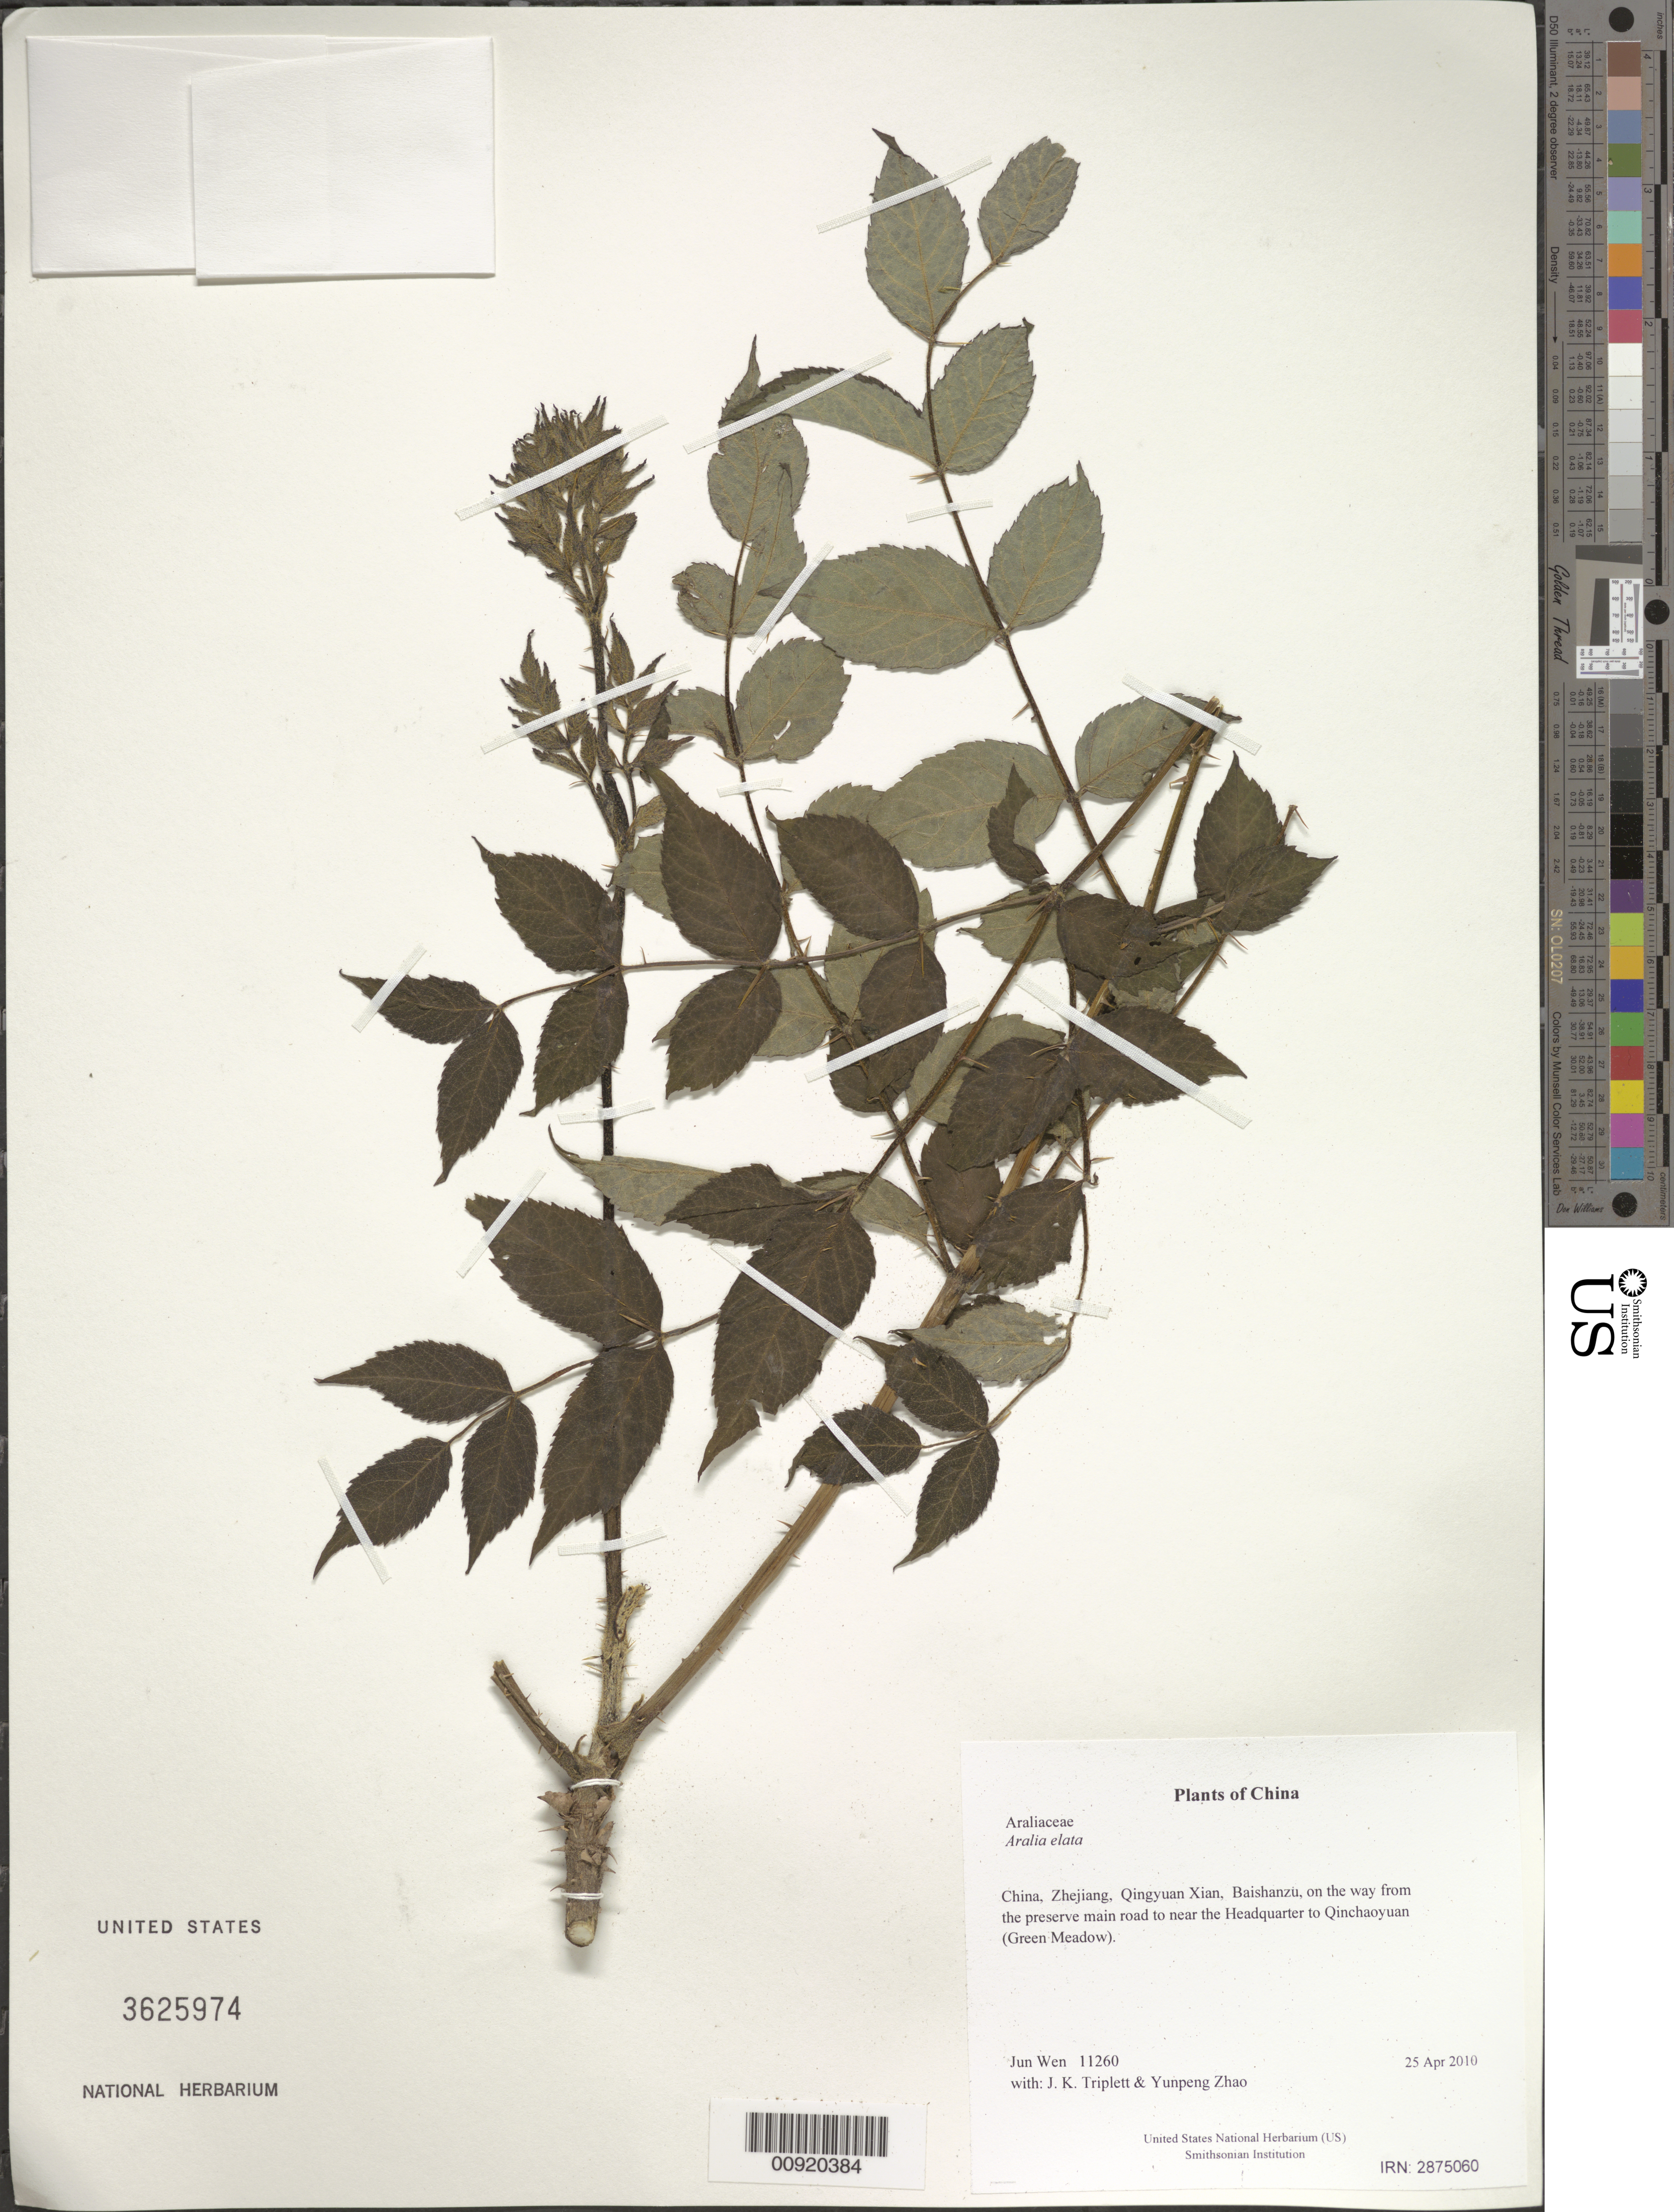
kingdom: Plantae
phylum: Tracheophyta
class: Magnoliopsida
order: Apiales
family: Araliaceae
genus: Aralia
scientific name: Aralia elata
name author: (Miq.) Seem.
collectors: J. Wen, J. K. Triplett & Yunpeng Zhao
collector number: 11260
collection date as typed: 25 Apr 2010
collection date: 2010-04-25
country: China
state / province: Zhejiang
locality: Qingyuan Xian, Baishanzu, on the way from the preserve main road to near the Headquarter to Qinchaoyuan (Green Meadow).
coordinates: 27 43.836 N, 119 11.136 E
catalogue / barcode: US 3625974